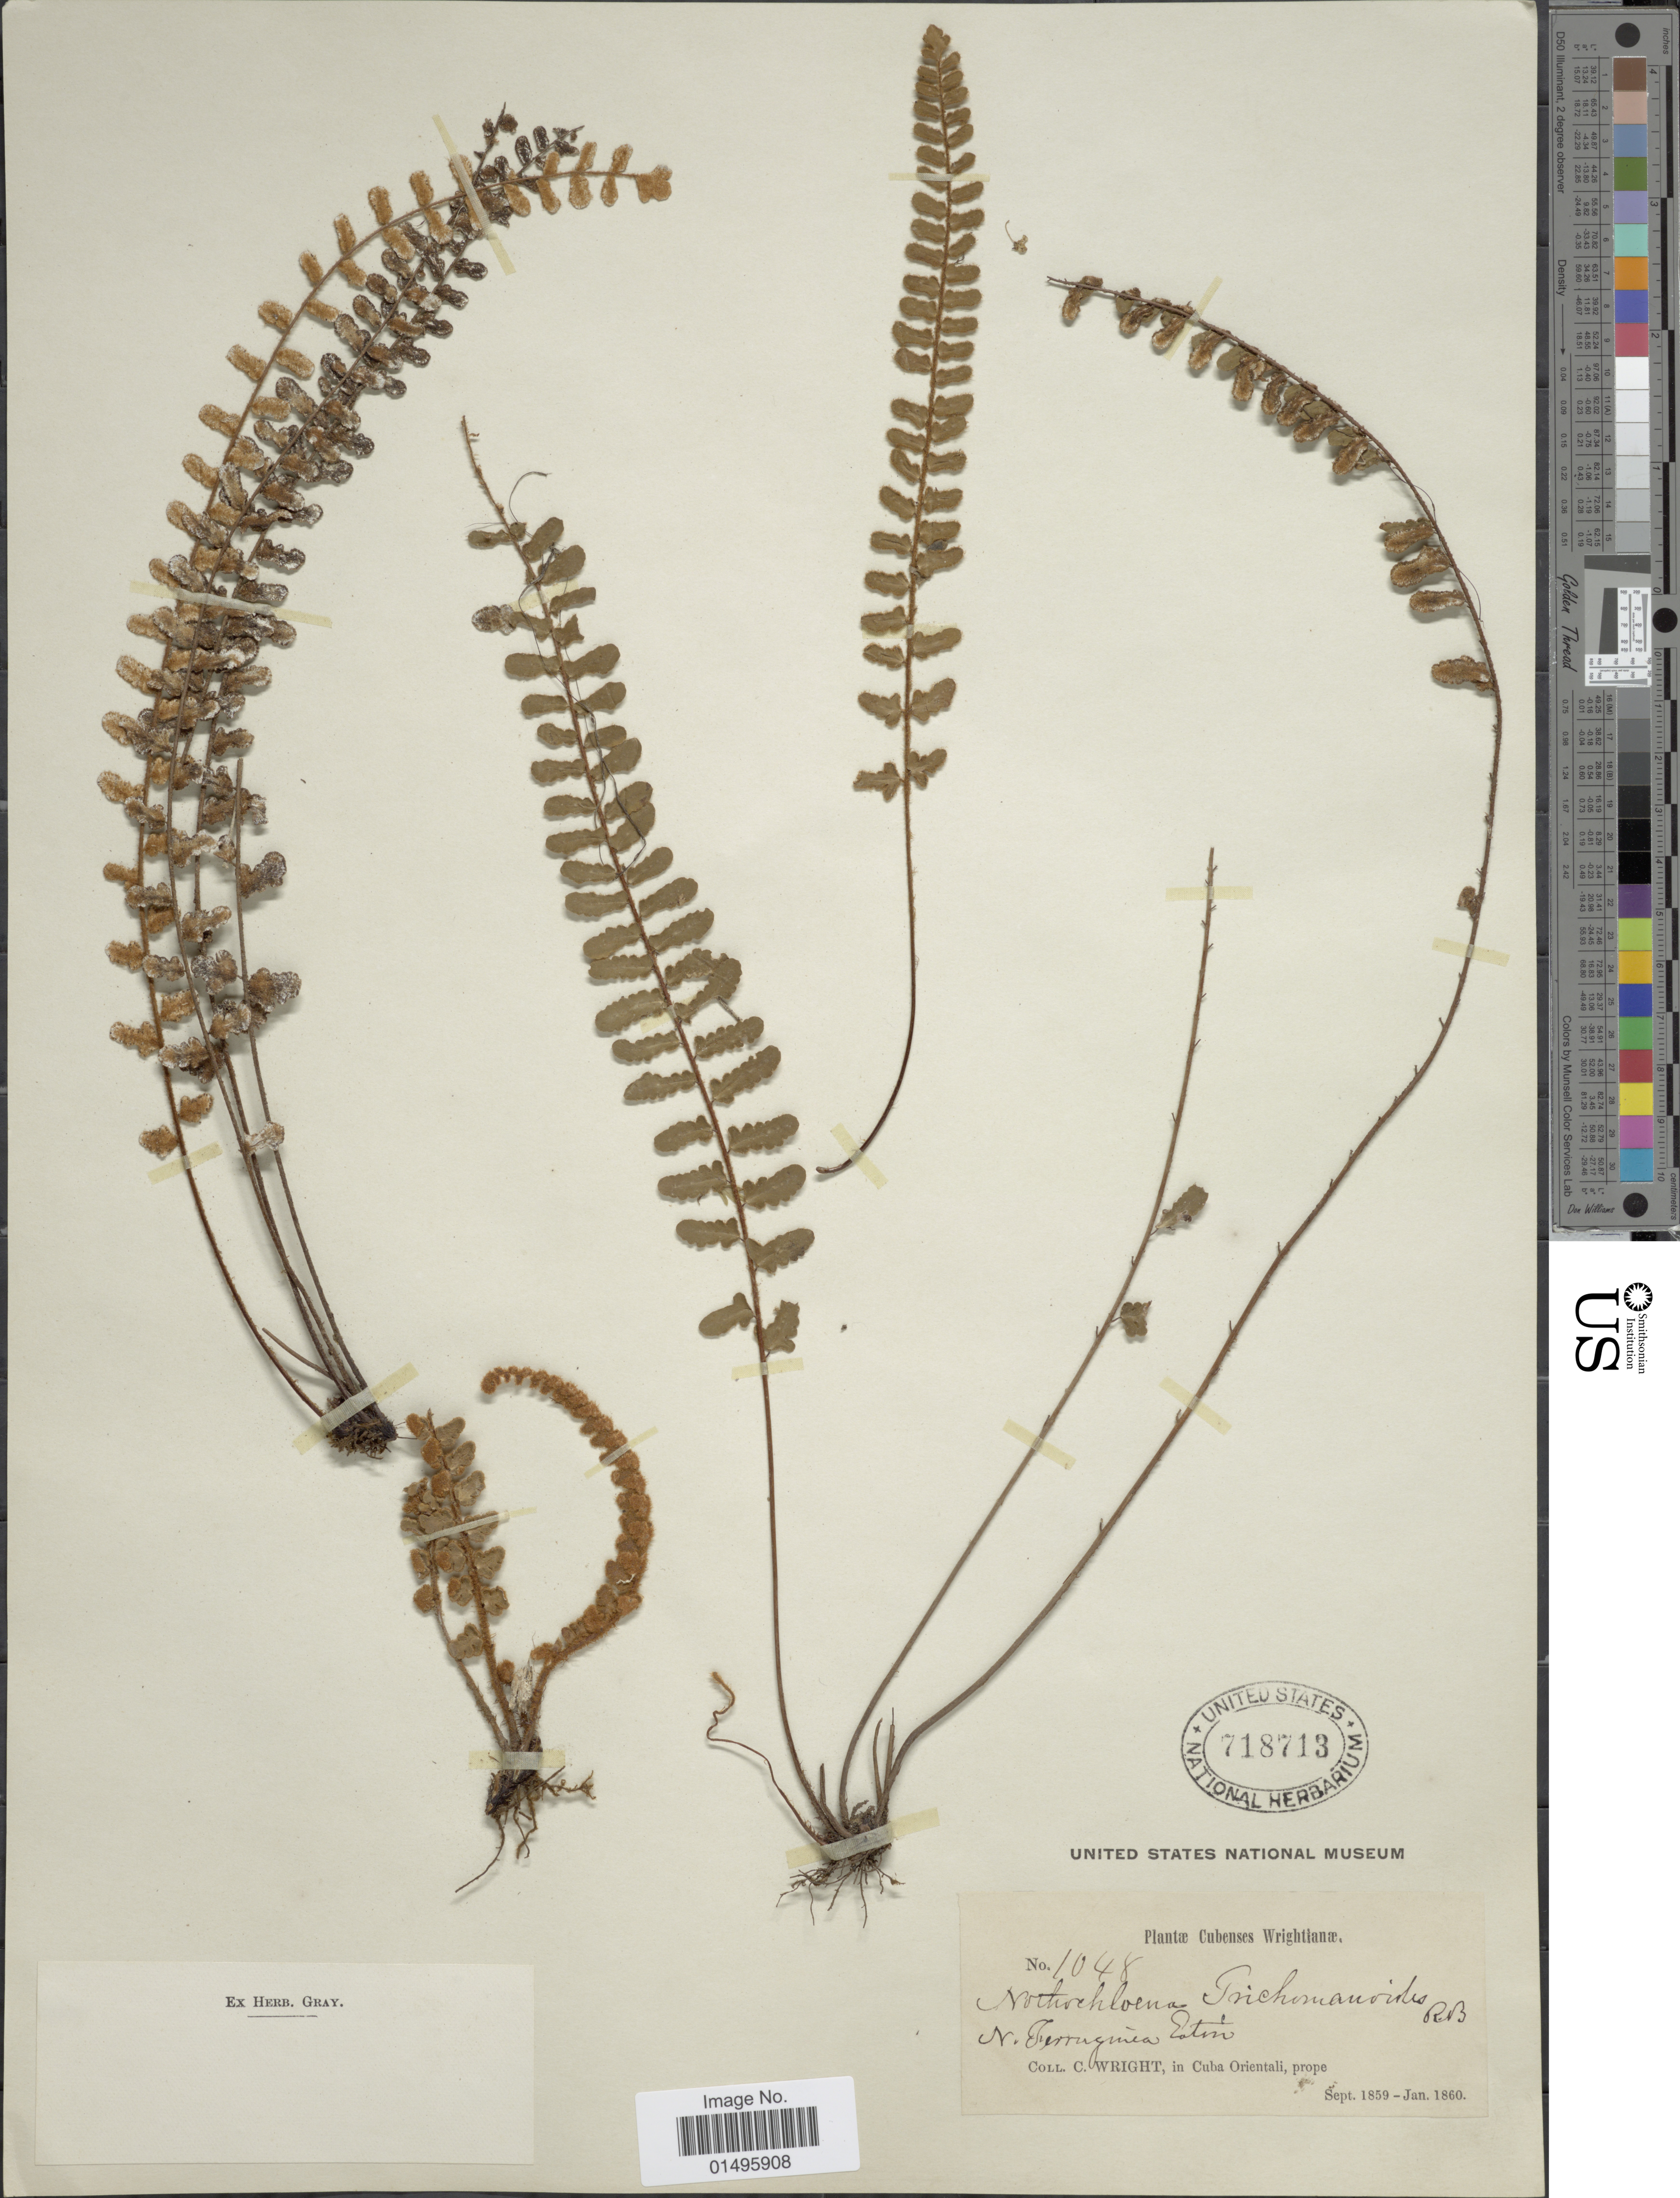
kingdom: Plantae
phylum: Tracheophyta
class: Polypodiopsida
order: Polypodiales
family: Pteridaceae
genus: Notholaena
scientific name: Notholaena trichomanoides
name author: (L.) Desv.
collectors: C. Wright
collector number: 1048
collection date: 1859-09/1860-01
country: Cuba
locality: Cuba, Orientali, prope.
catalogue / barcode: US 718713